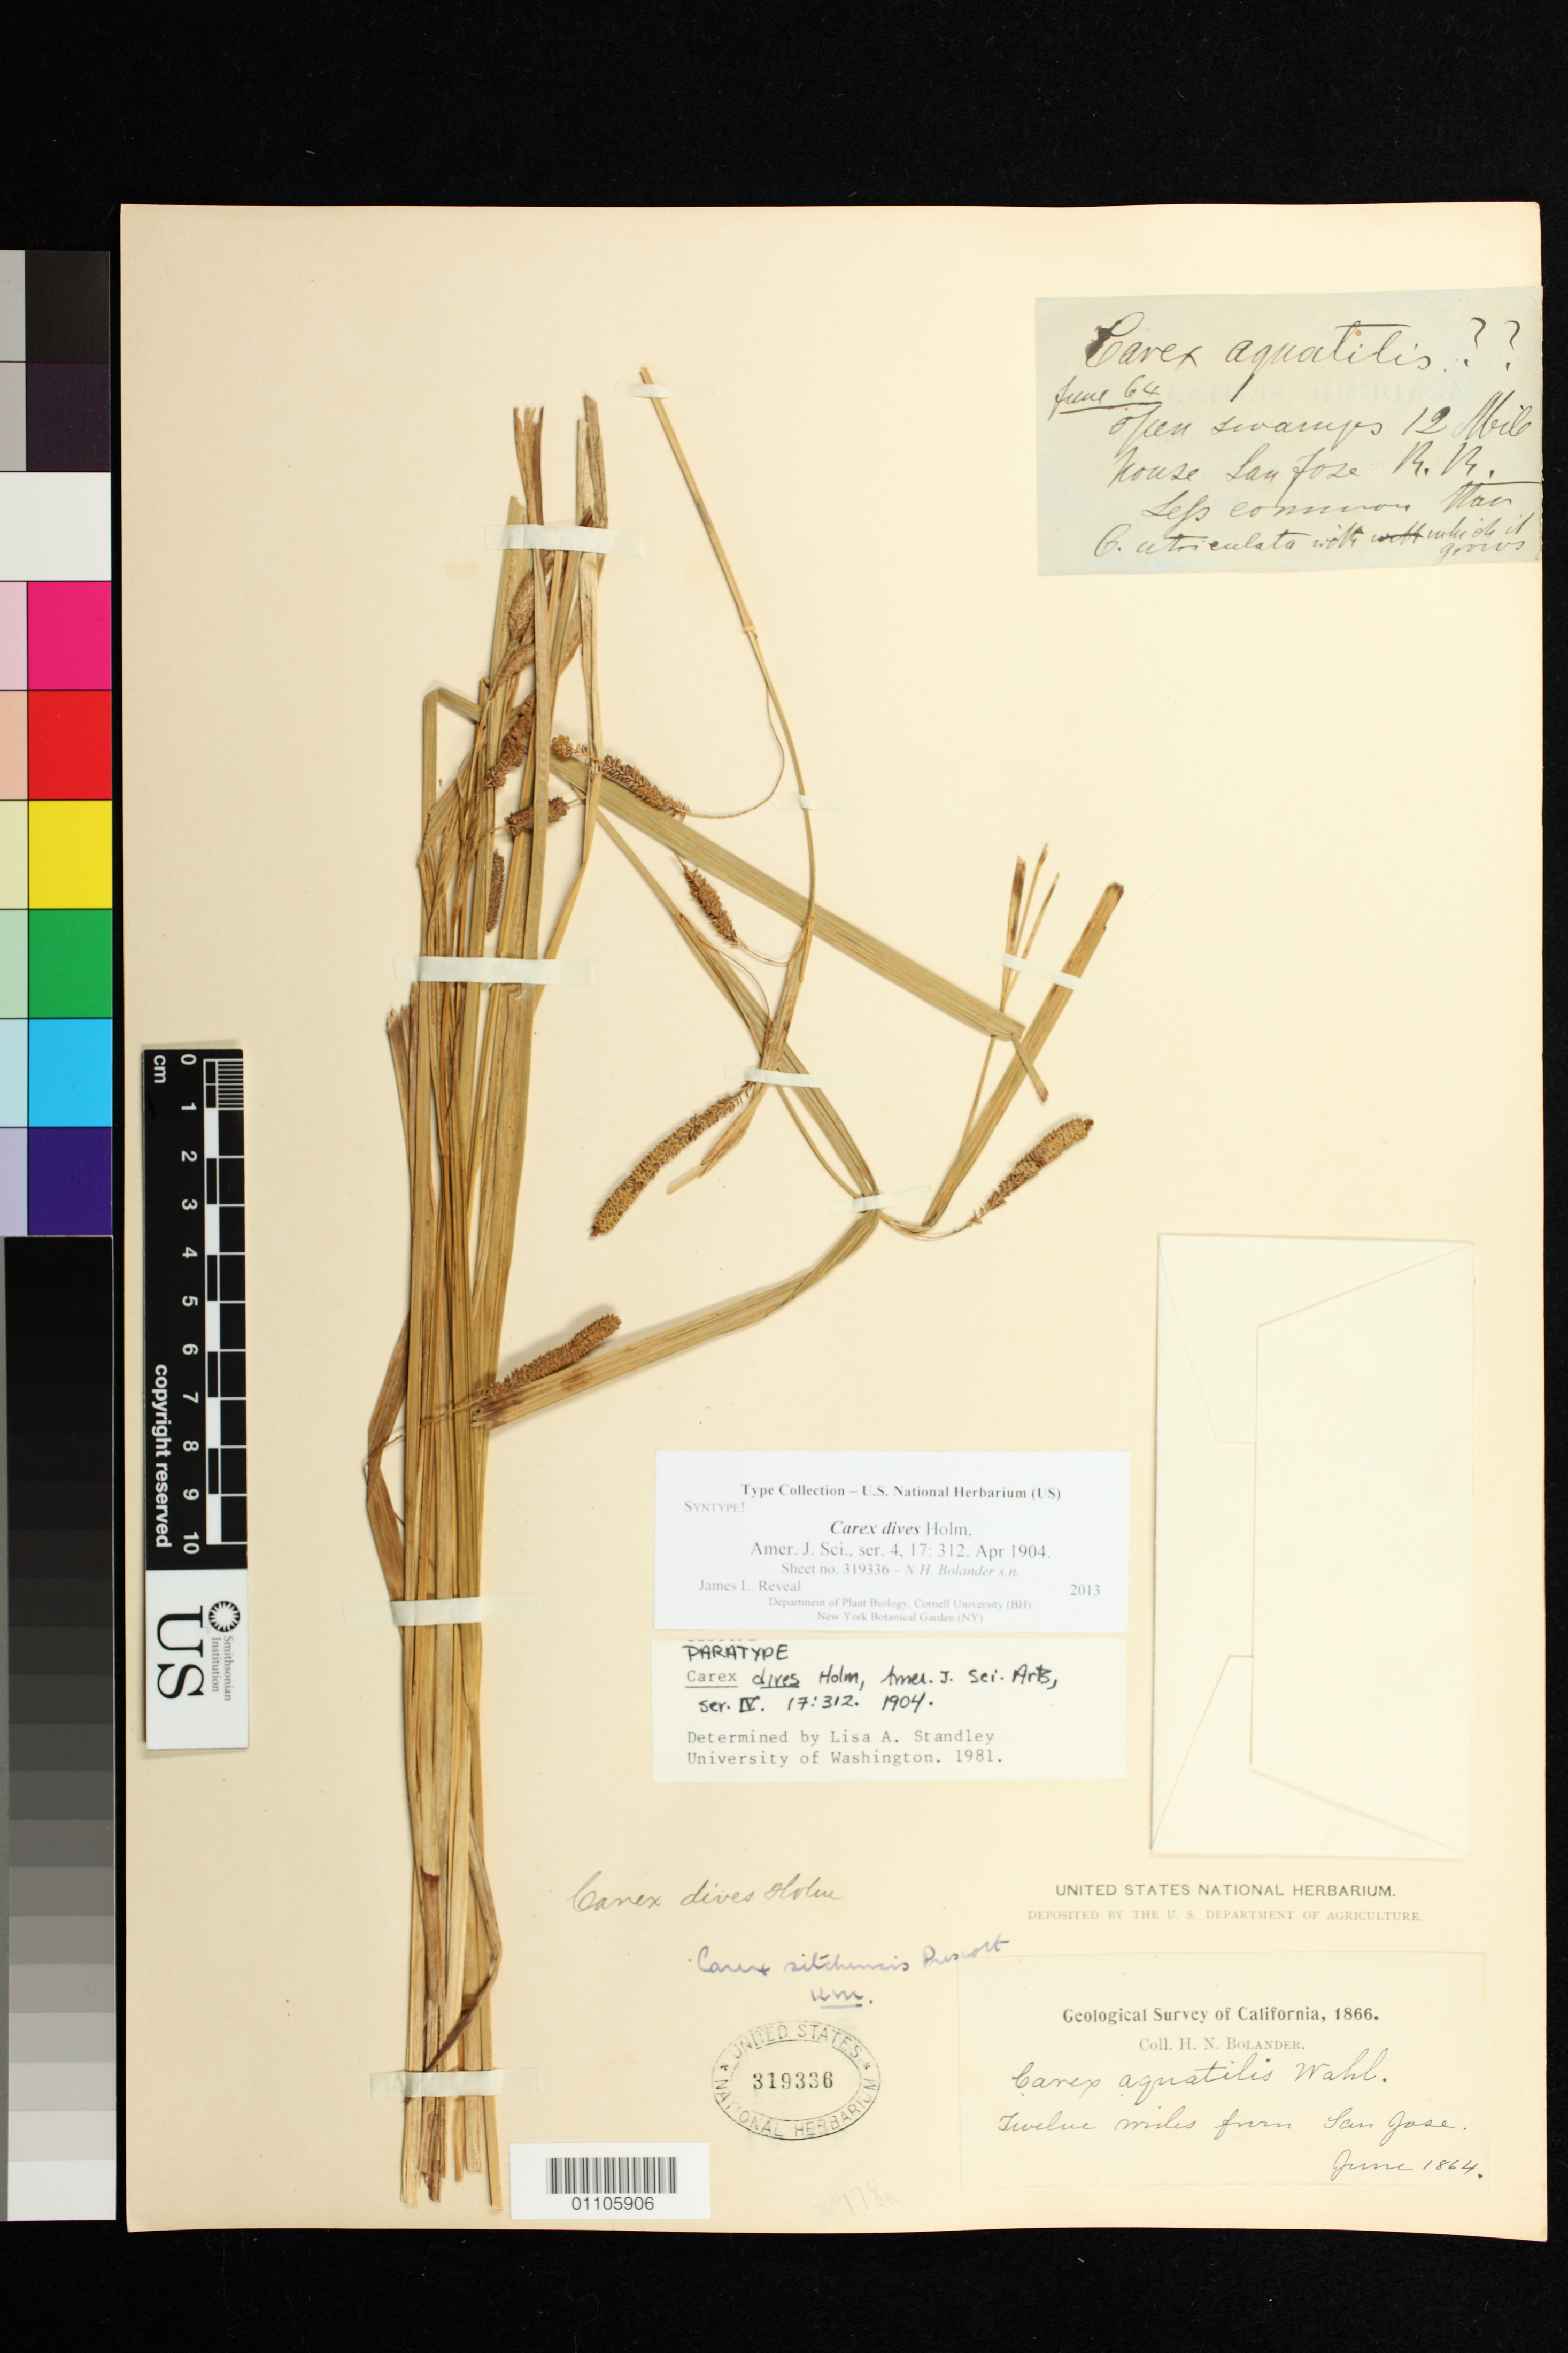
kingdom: Plantae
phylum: Tracheophyta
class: Liliopsida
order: Poales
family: Cyperaceae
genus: Carex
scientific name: Carex dives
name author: Holm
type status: Syntype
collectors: H. Bolander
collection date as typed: Jun 1864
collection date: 1864-06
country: United States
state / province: California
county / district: Santa Clara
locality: Twelve miles from San Jose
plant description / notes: Currently accepted name as cited by L.A. Standley (1985).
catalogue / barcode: US 319336